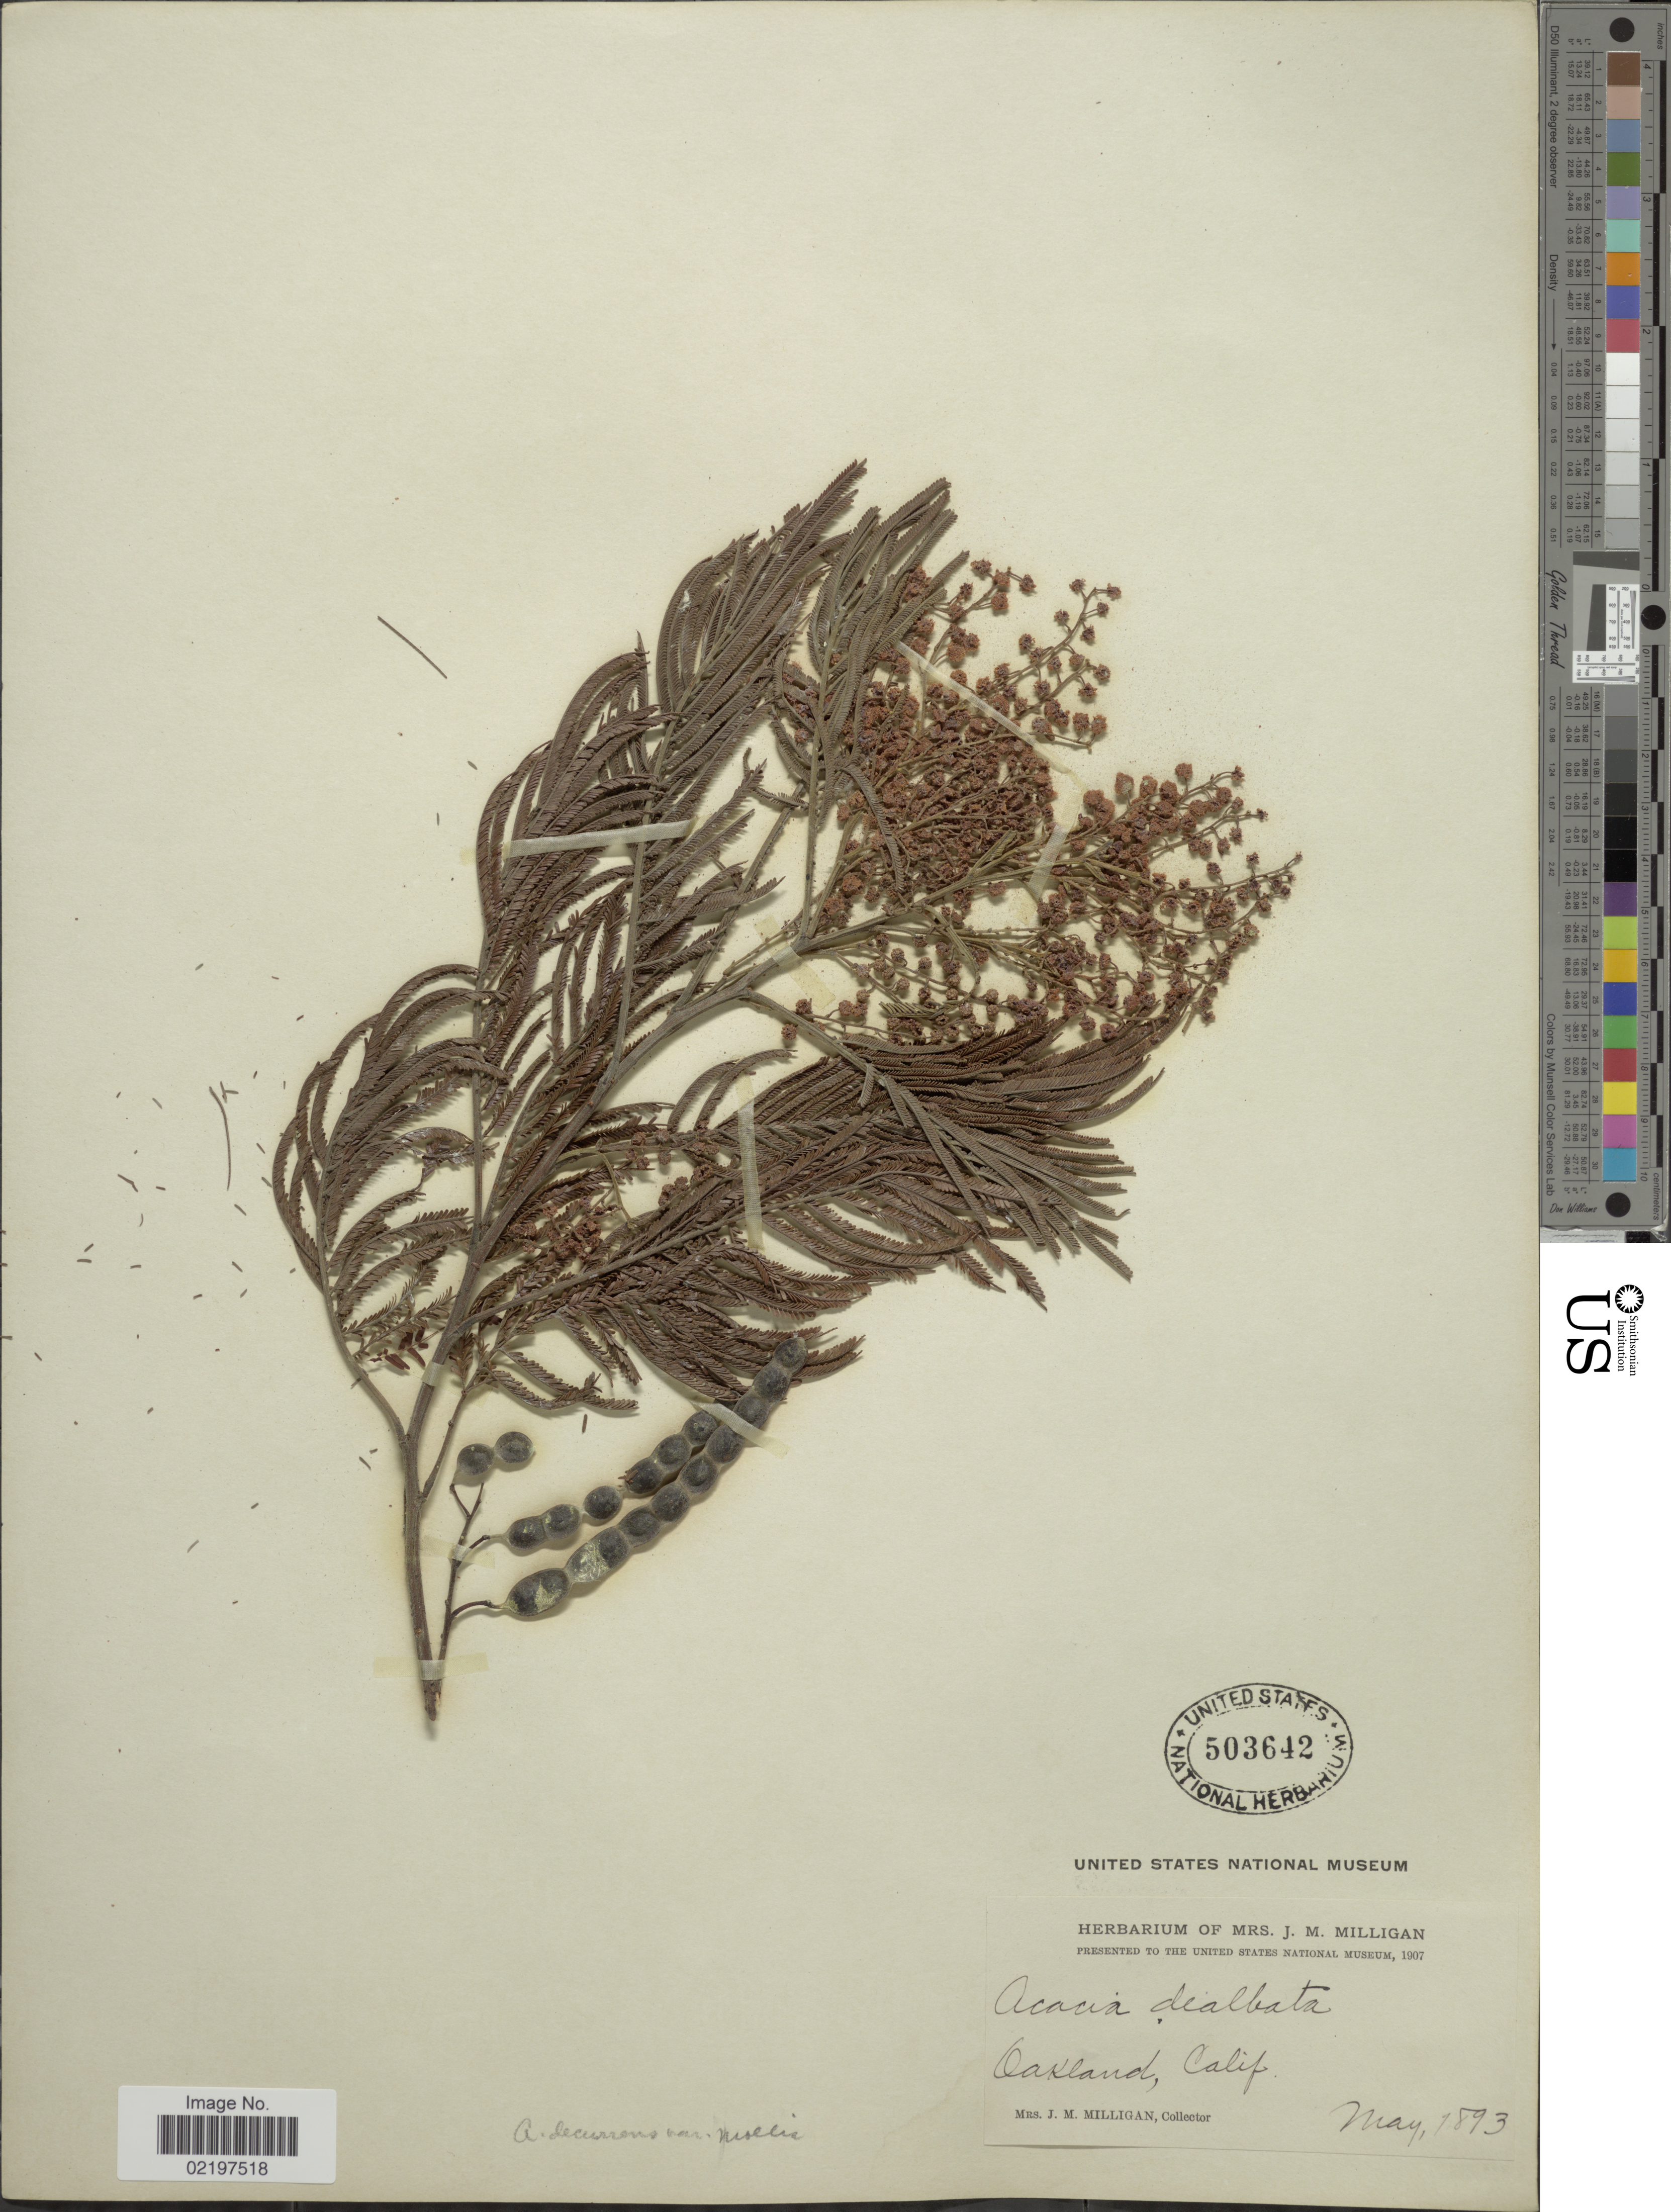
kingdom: Plantae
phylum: Tracheophyta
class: Magnoliopsida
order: Fabales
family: Fabaceae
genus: Acacia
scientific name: Acacia dealbata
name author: Link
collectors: J. Milligan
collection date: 1893-05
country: United States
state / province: California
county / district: Alameda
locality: Oakland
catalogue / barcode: US 503642